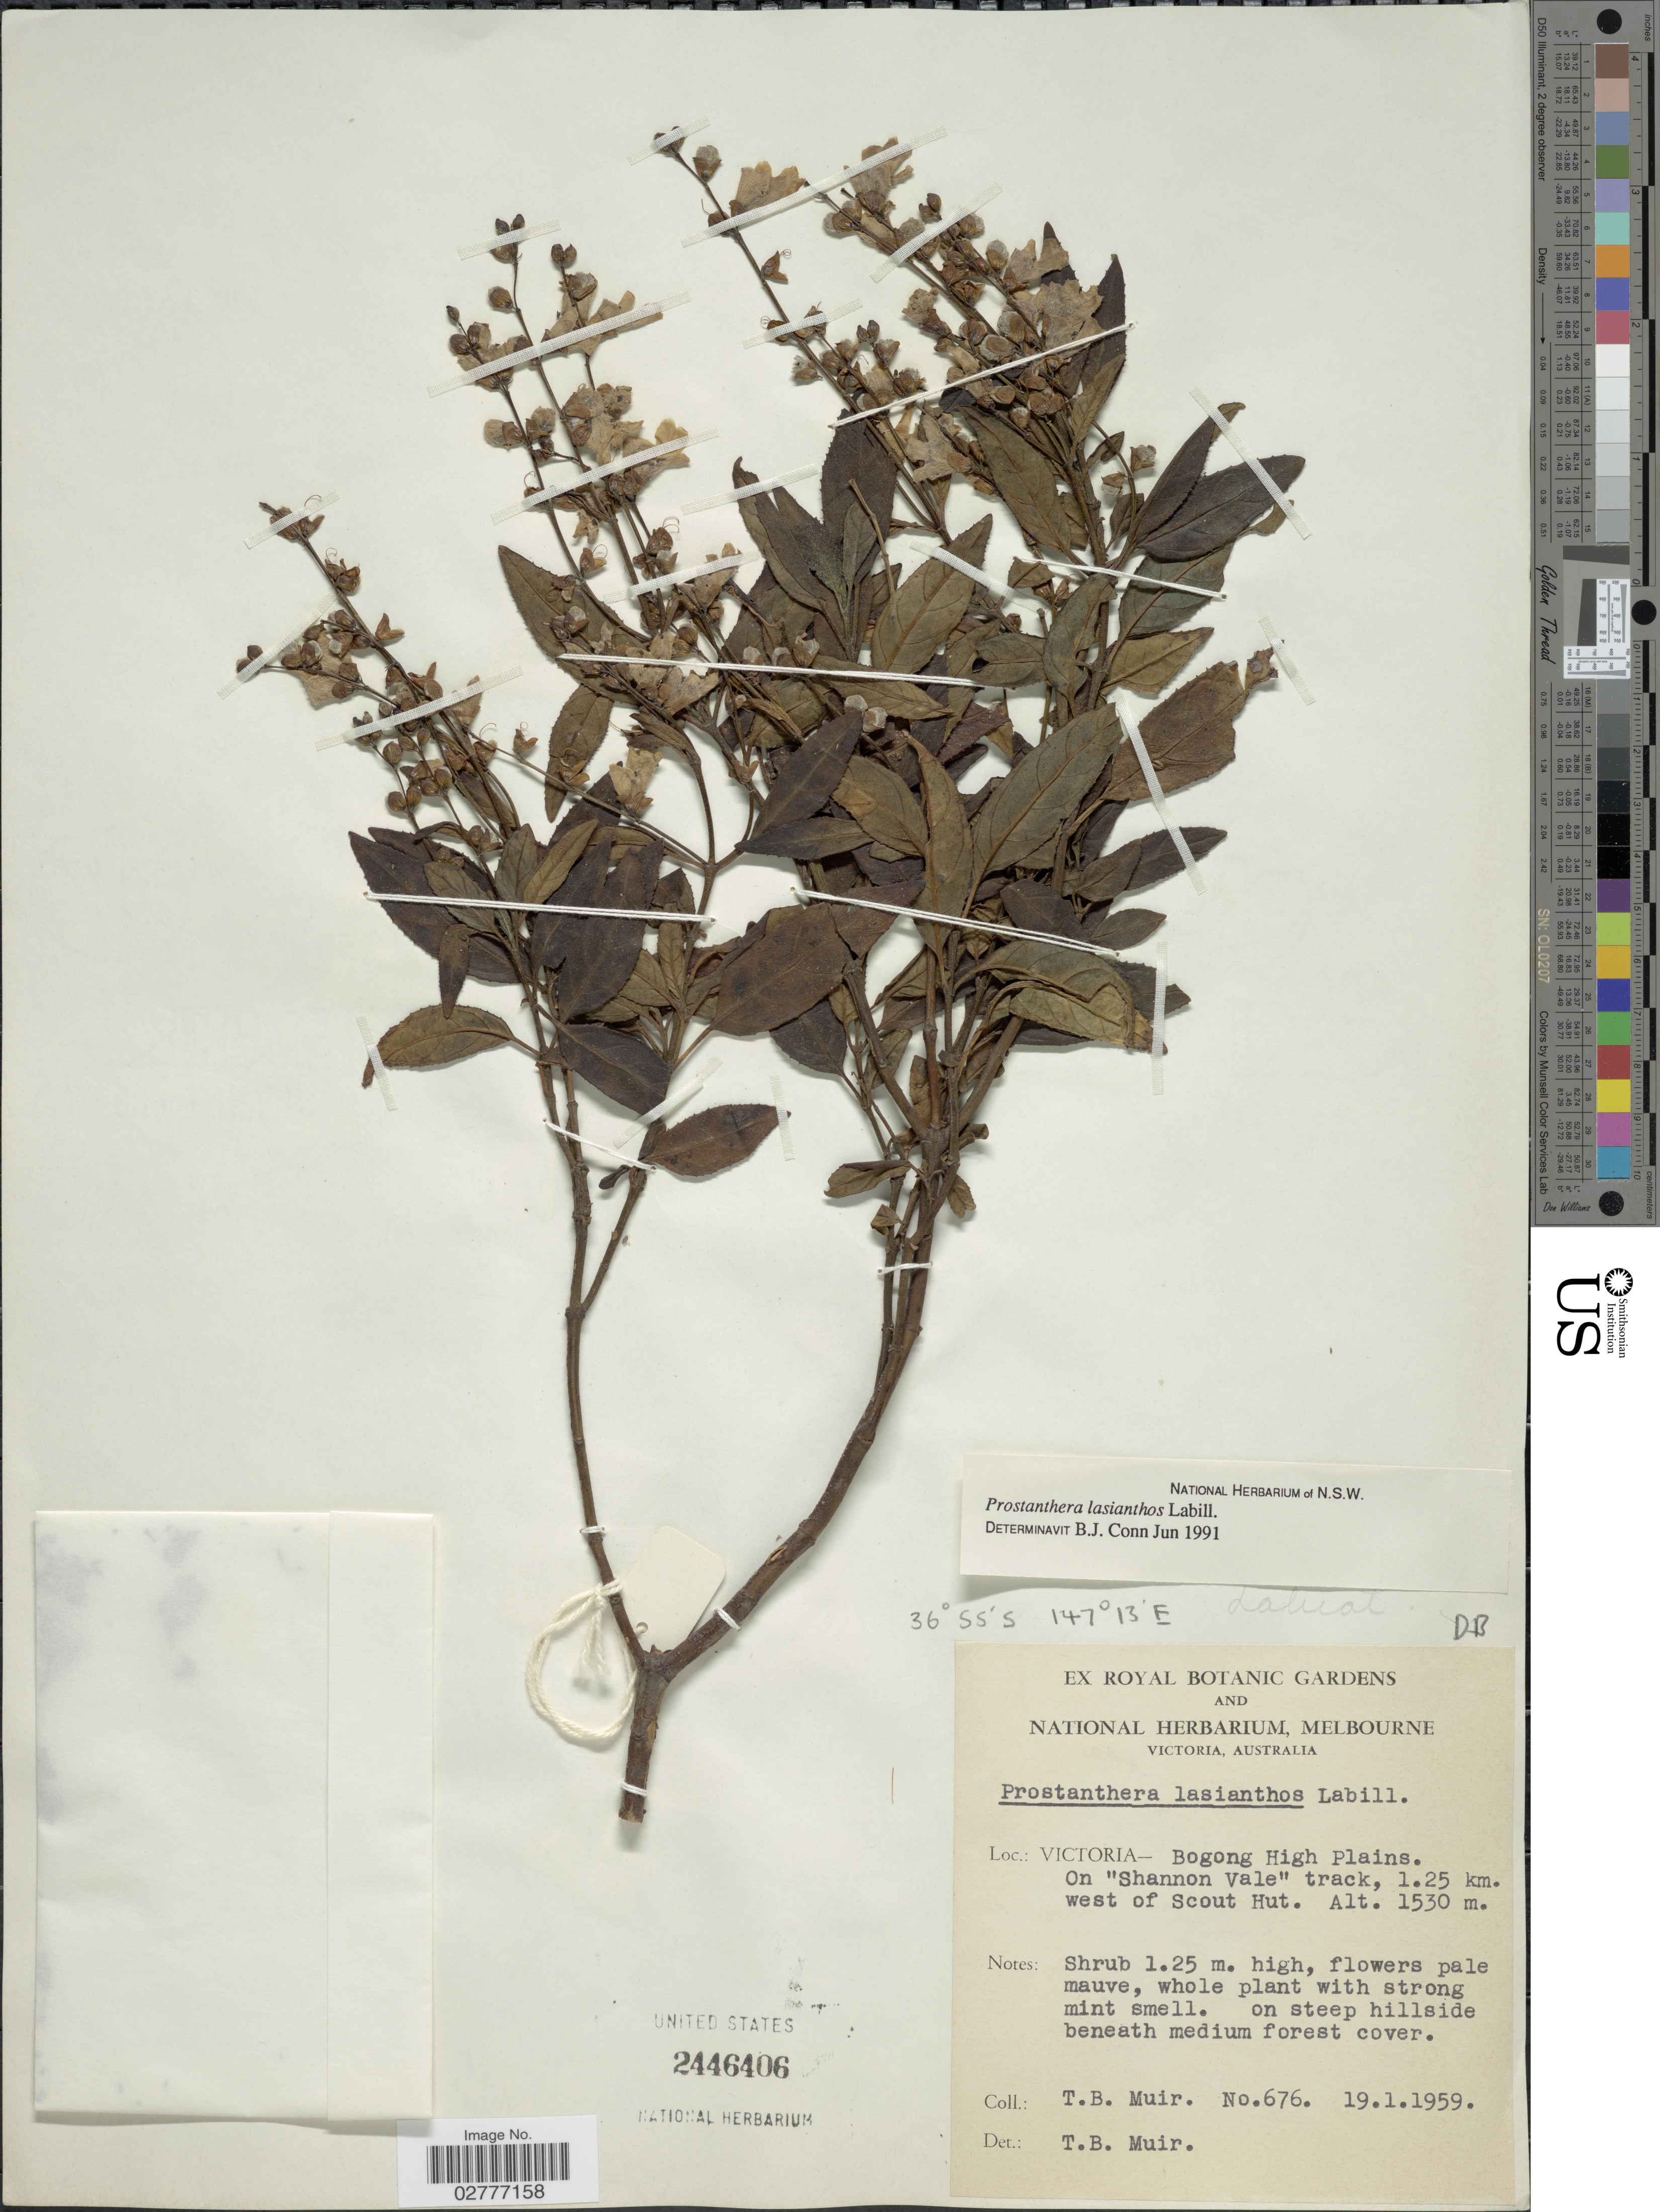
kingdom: Plantae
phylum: Tracheophyta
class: Magnoliopsida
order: Lamiales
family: Lamiaceae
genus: Prostanthera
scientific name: Prostanthera lasianthos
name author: Labill.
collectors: T. Muir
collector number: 676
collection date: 1959-01-19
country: Australia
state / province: Victoria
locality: Victoria - Bogong High Plains. On "Shannon Vale" track, 1.25 km. west of Scout Hut.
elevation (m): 1530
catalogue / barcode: US 2446406